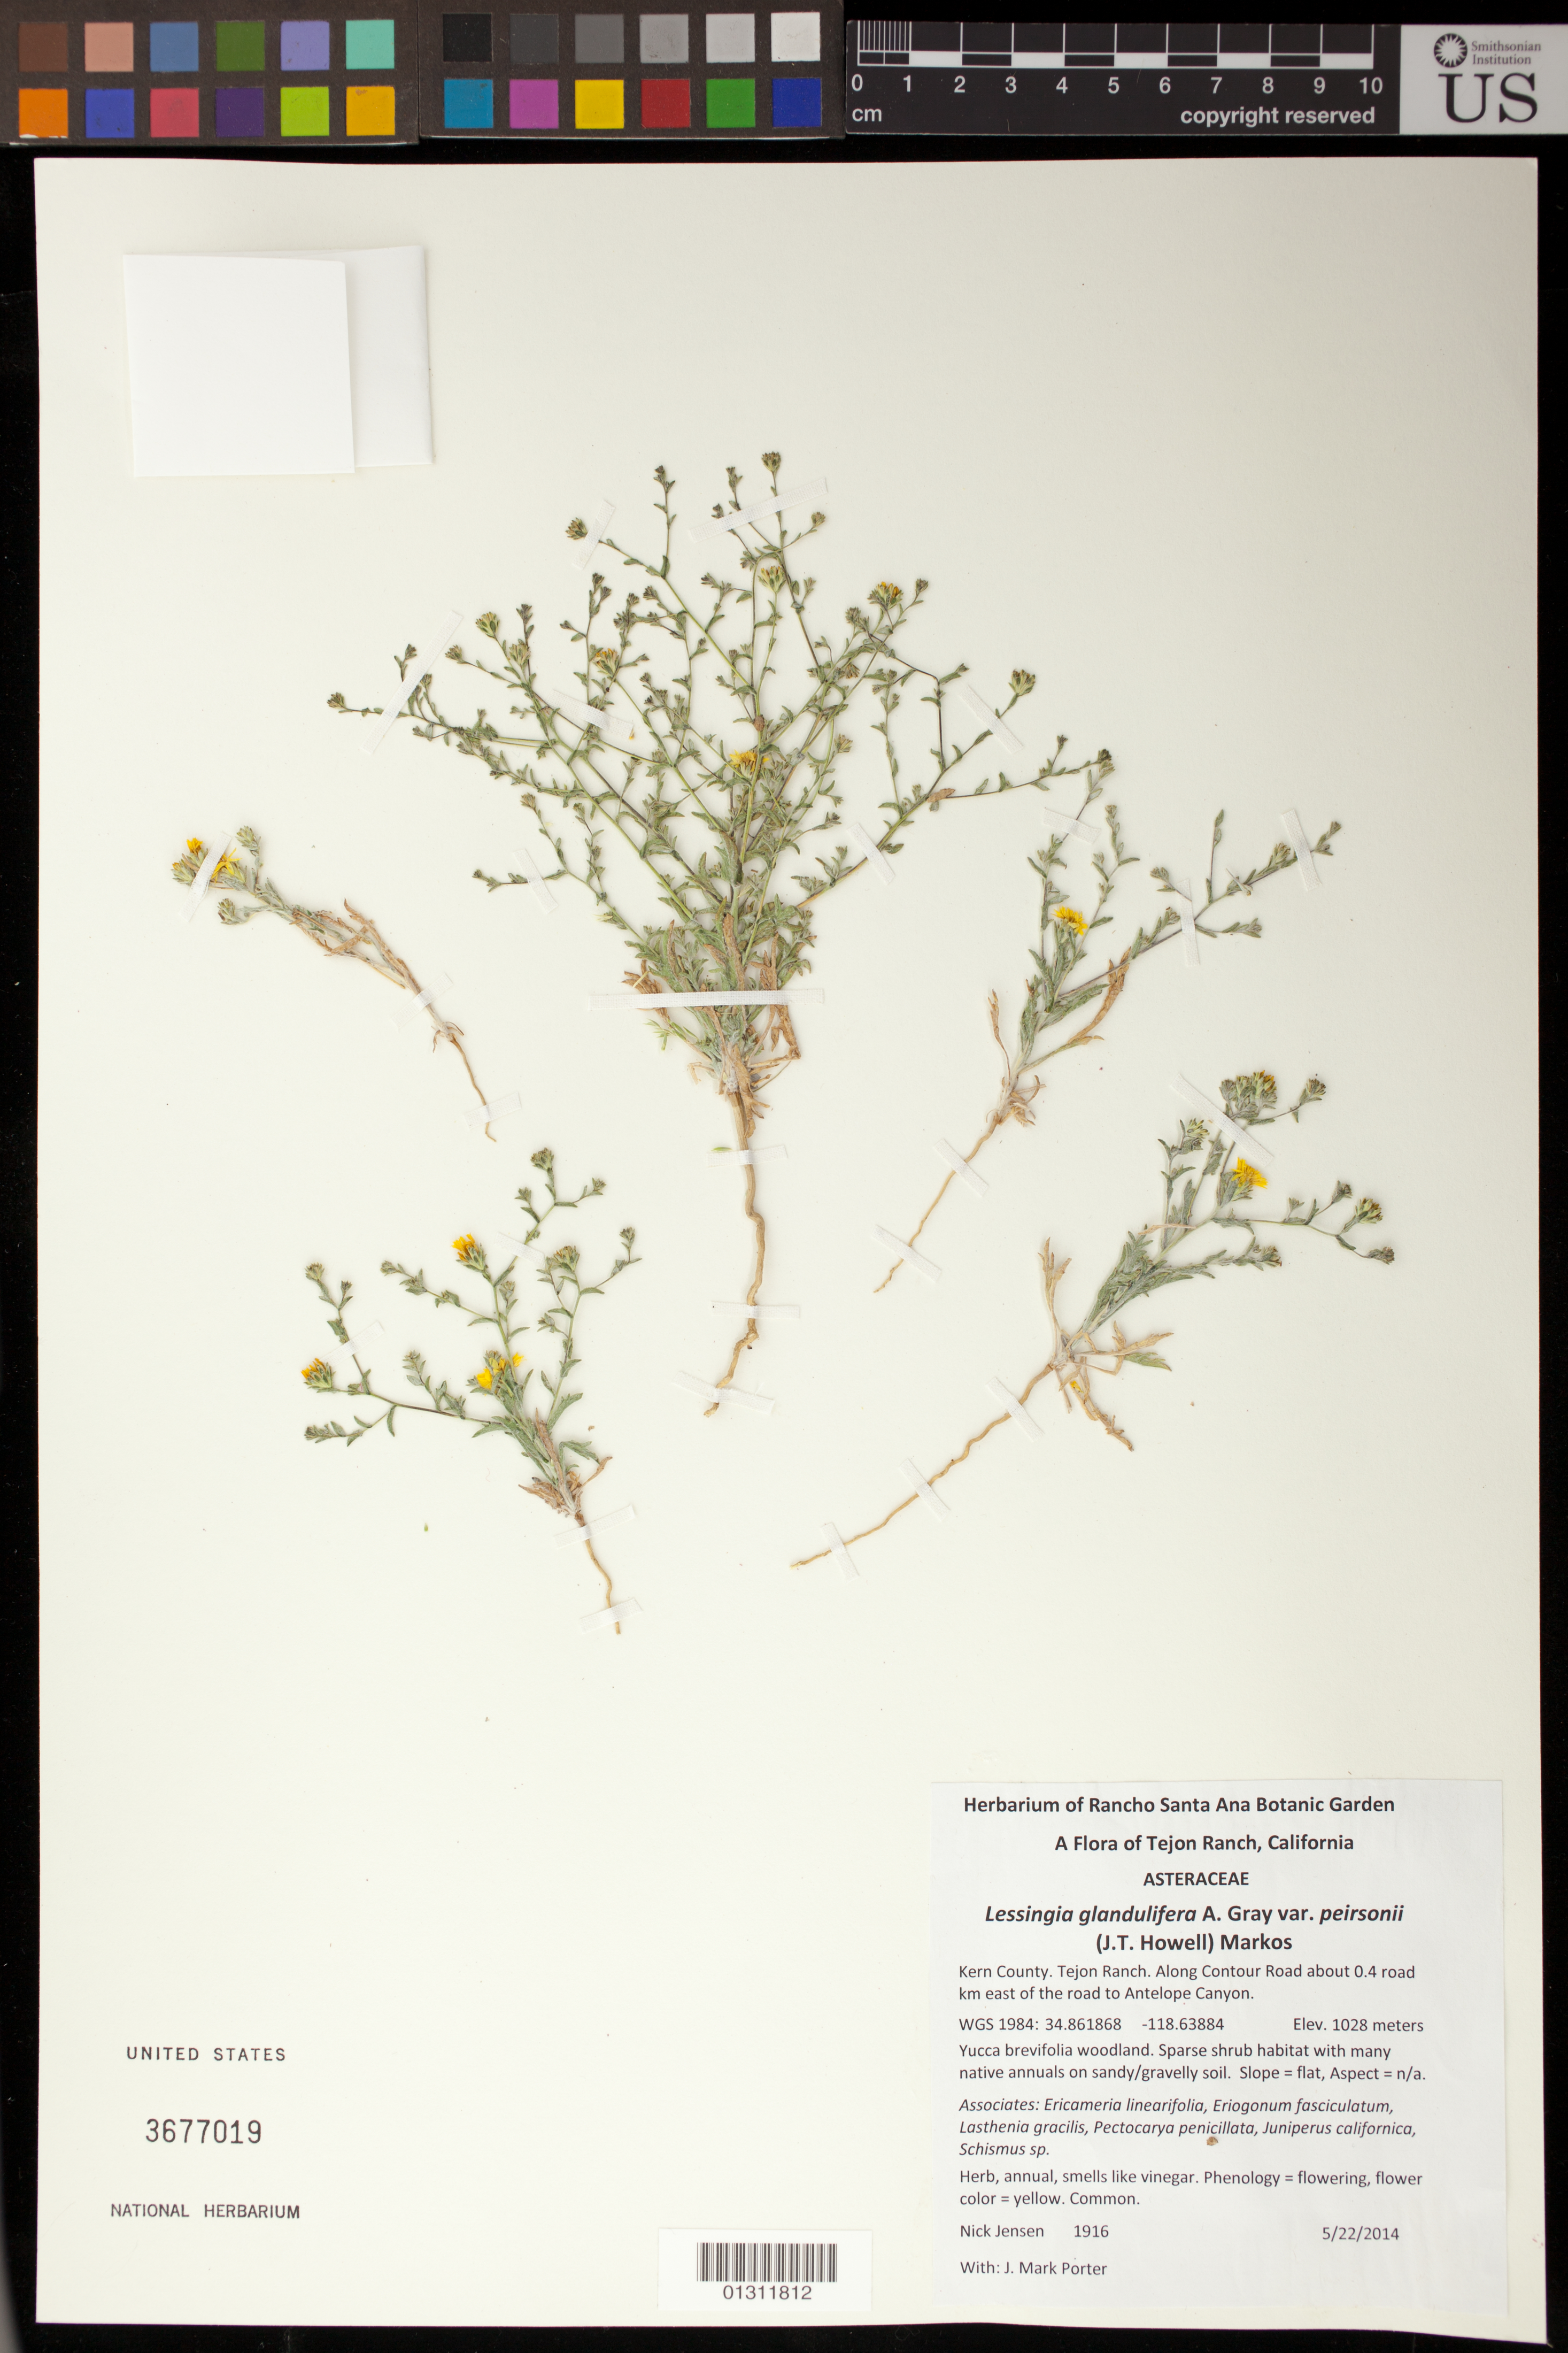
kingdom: Plantae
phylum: Tracheophyta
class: Magnoliopsida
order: Asterales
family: Asteraceae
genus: Lessingia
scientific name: Lessingia glandulifera var. peirsonii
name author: (J.T. Howell) Markos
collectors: N. Jensen & J. M. Porter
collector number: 1916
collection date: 2014-05-22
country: United States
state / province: California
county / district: Kern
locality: Tejon Ranch, along Contour Road about 0.4 road km esat of the road to Antelope Canyon.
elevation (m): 1028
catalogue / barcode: US 3677019